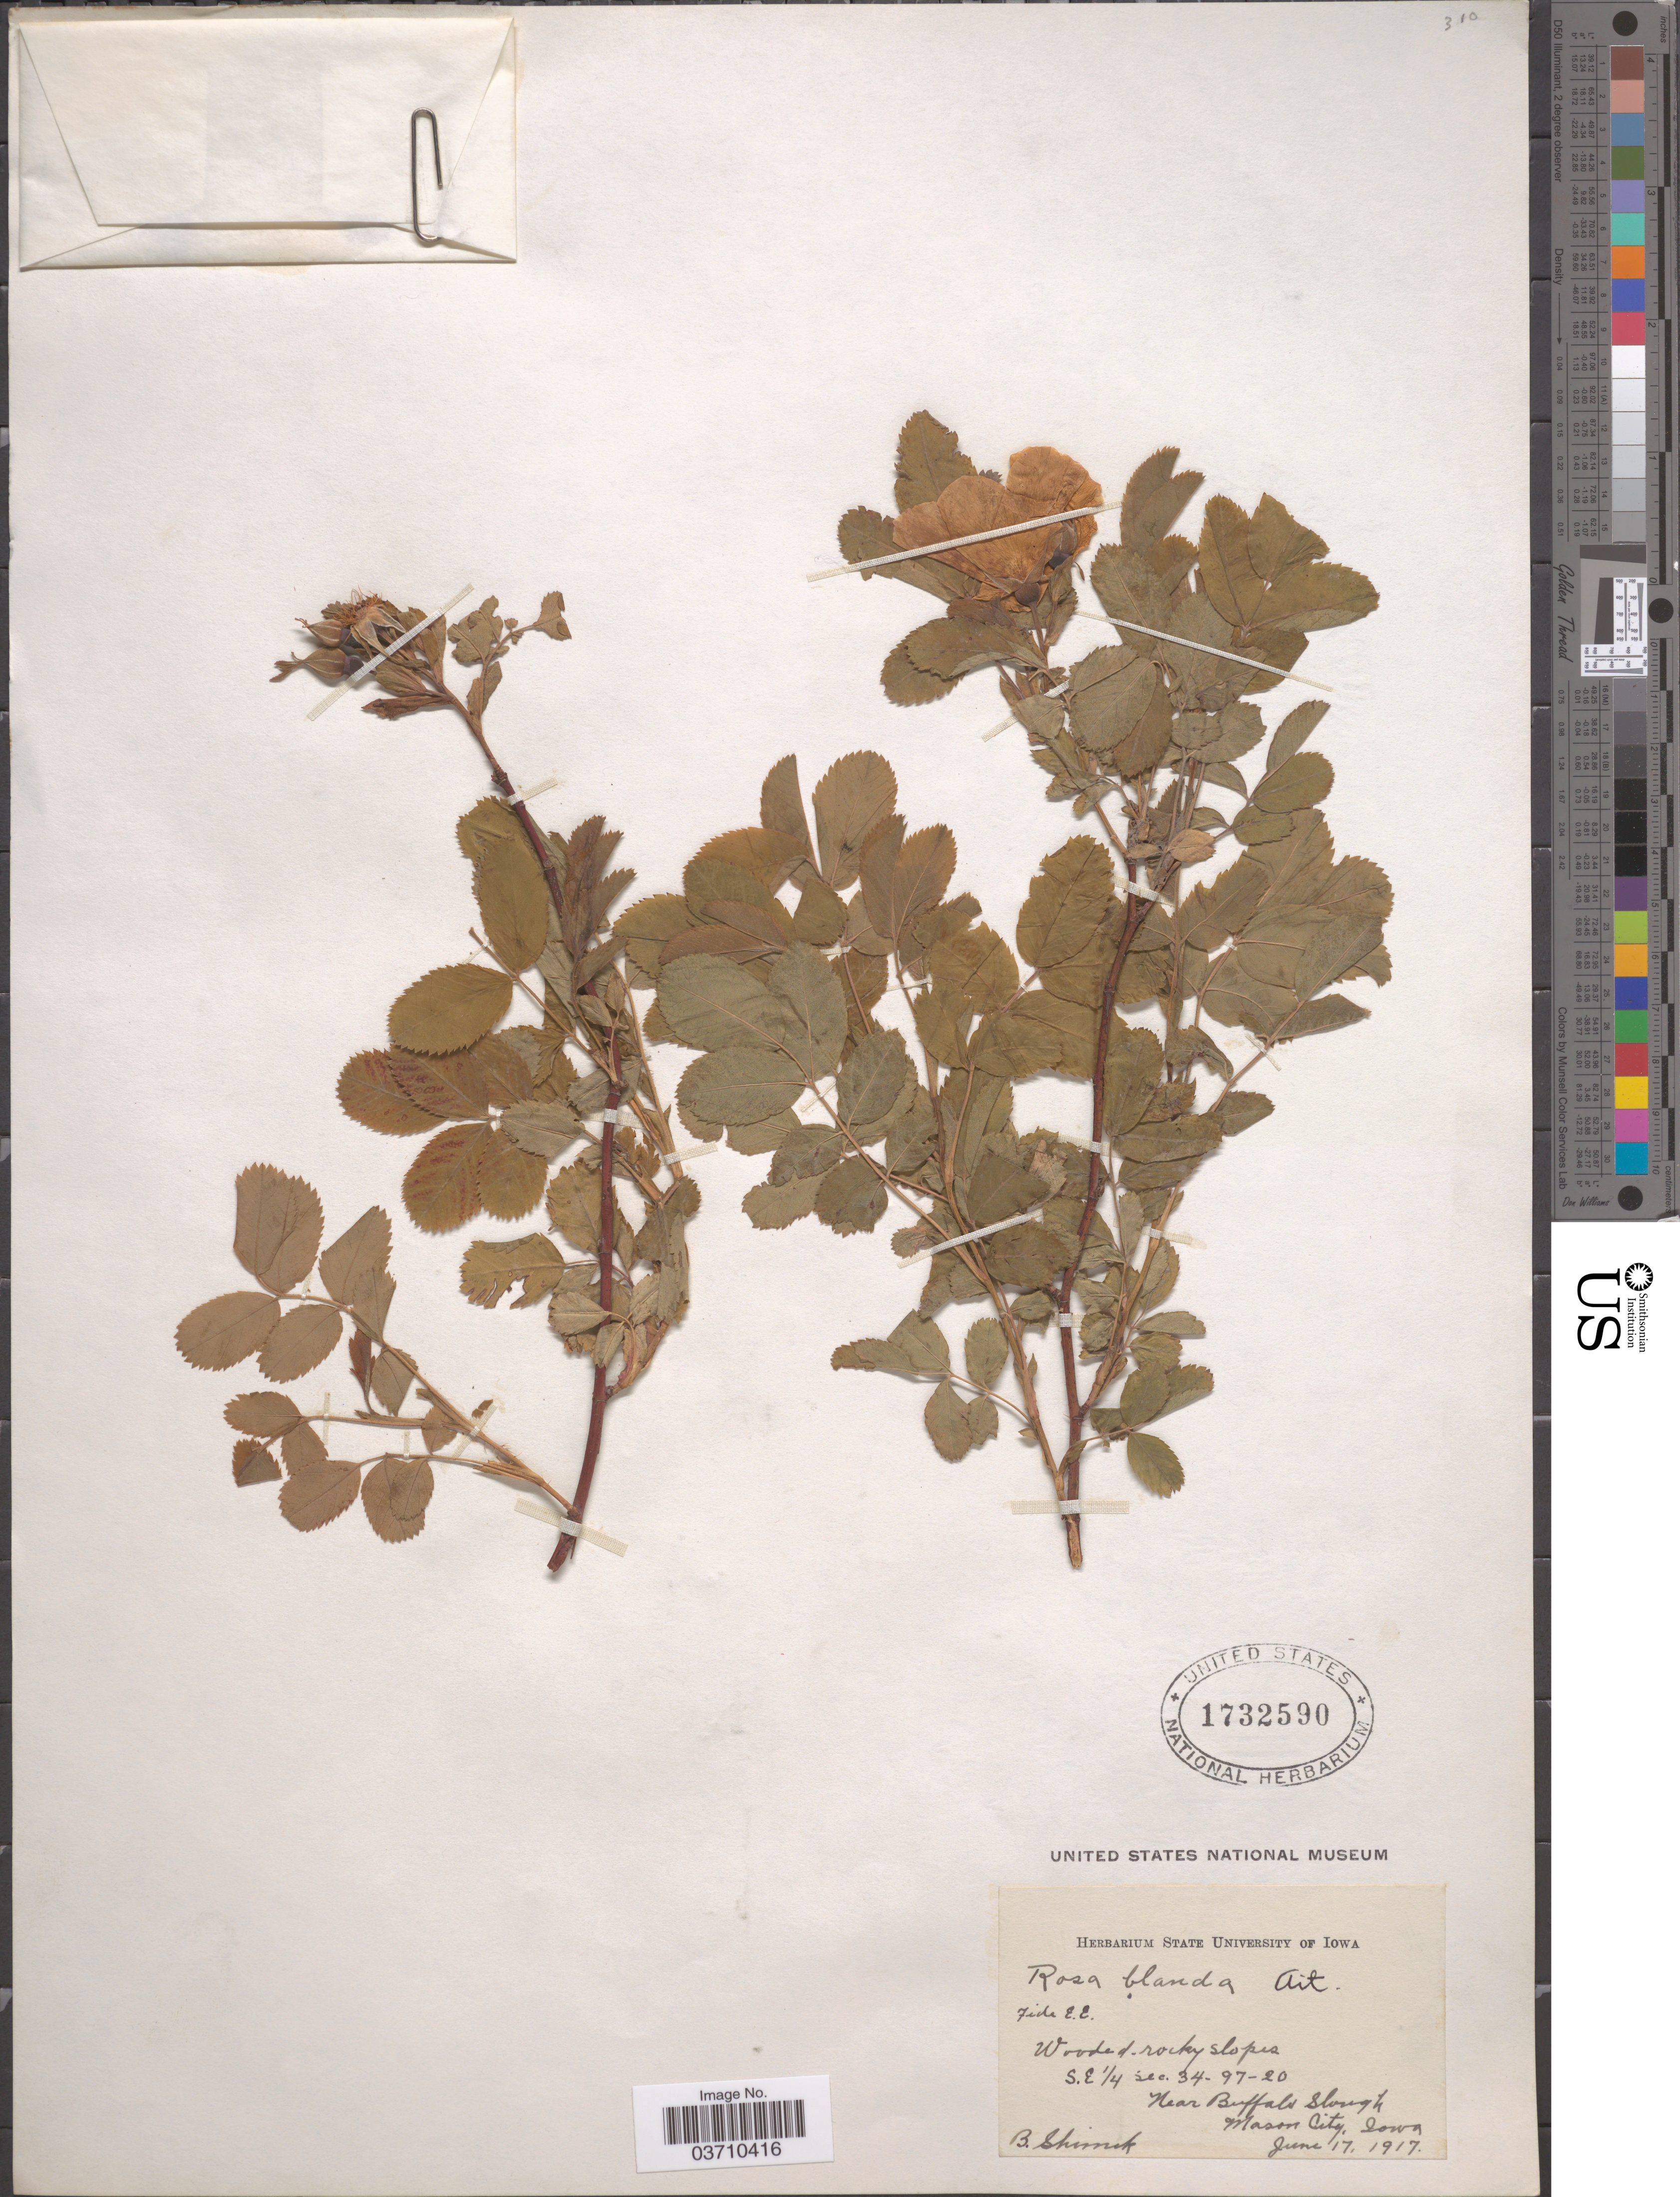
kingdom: Plantae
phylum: Tracheophyta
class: Magnoliopsida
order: Rosales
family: Rosaceae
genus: Rosa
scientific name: Rosa blanda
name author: Aiton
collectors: B. Shimek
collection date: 1917-06-17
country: United States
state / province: Iowa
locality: S. E ¼ sec. 34-97-20. Near Buffalo Slough. Mason City.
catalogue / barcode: US 1732590